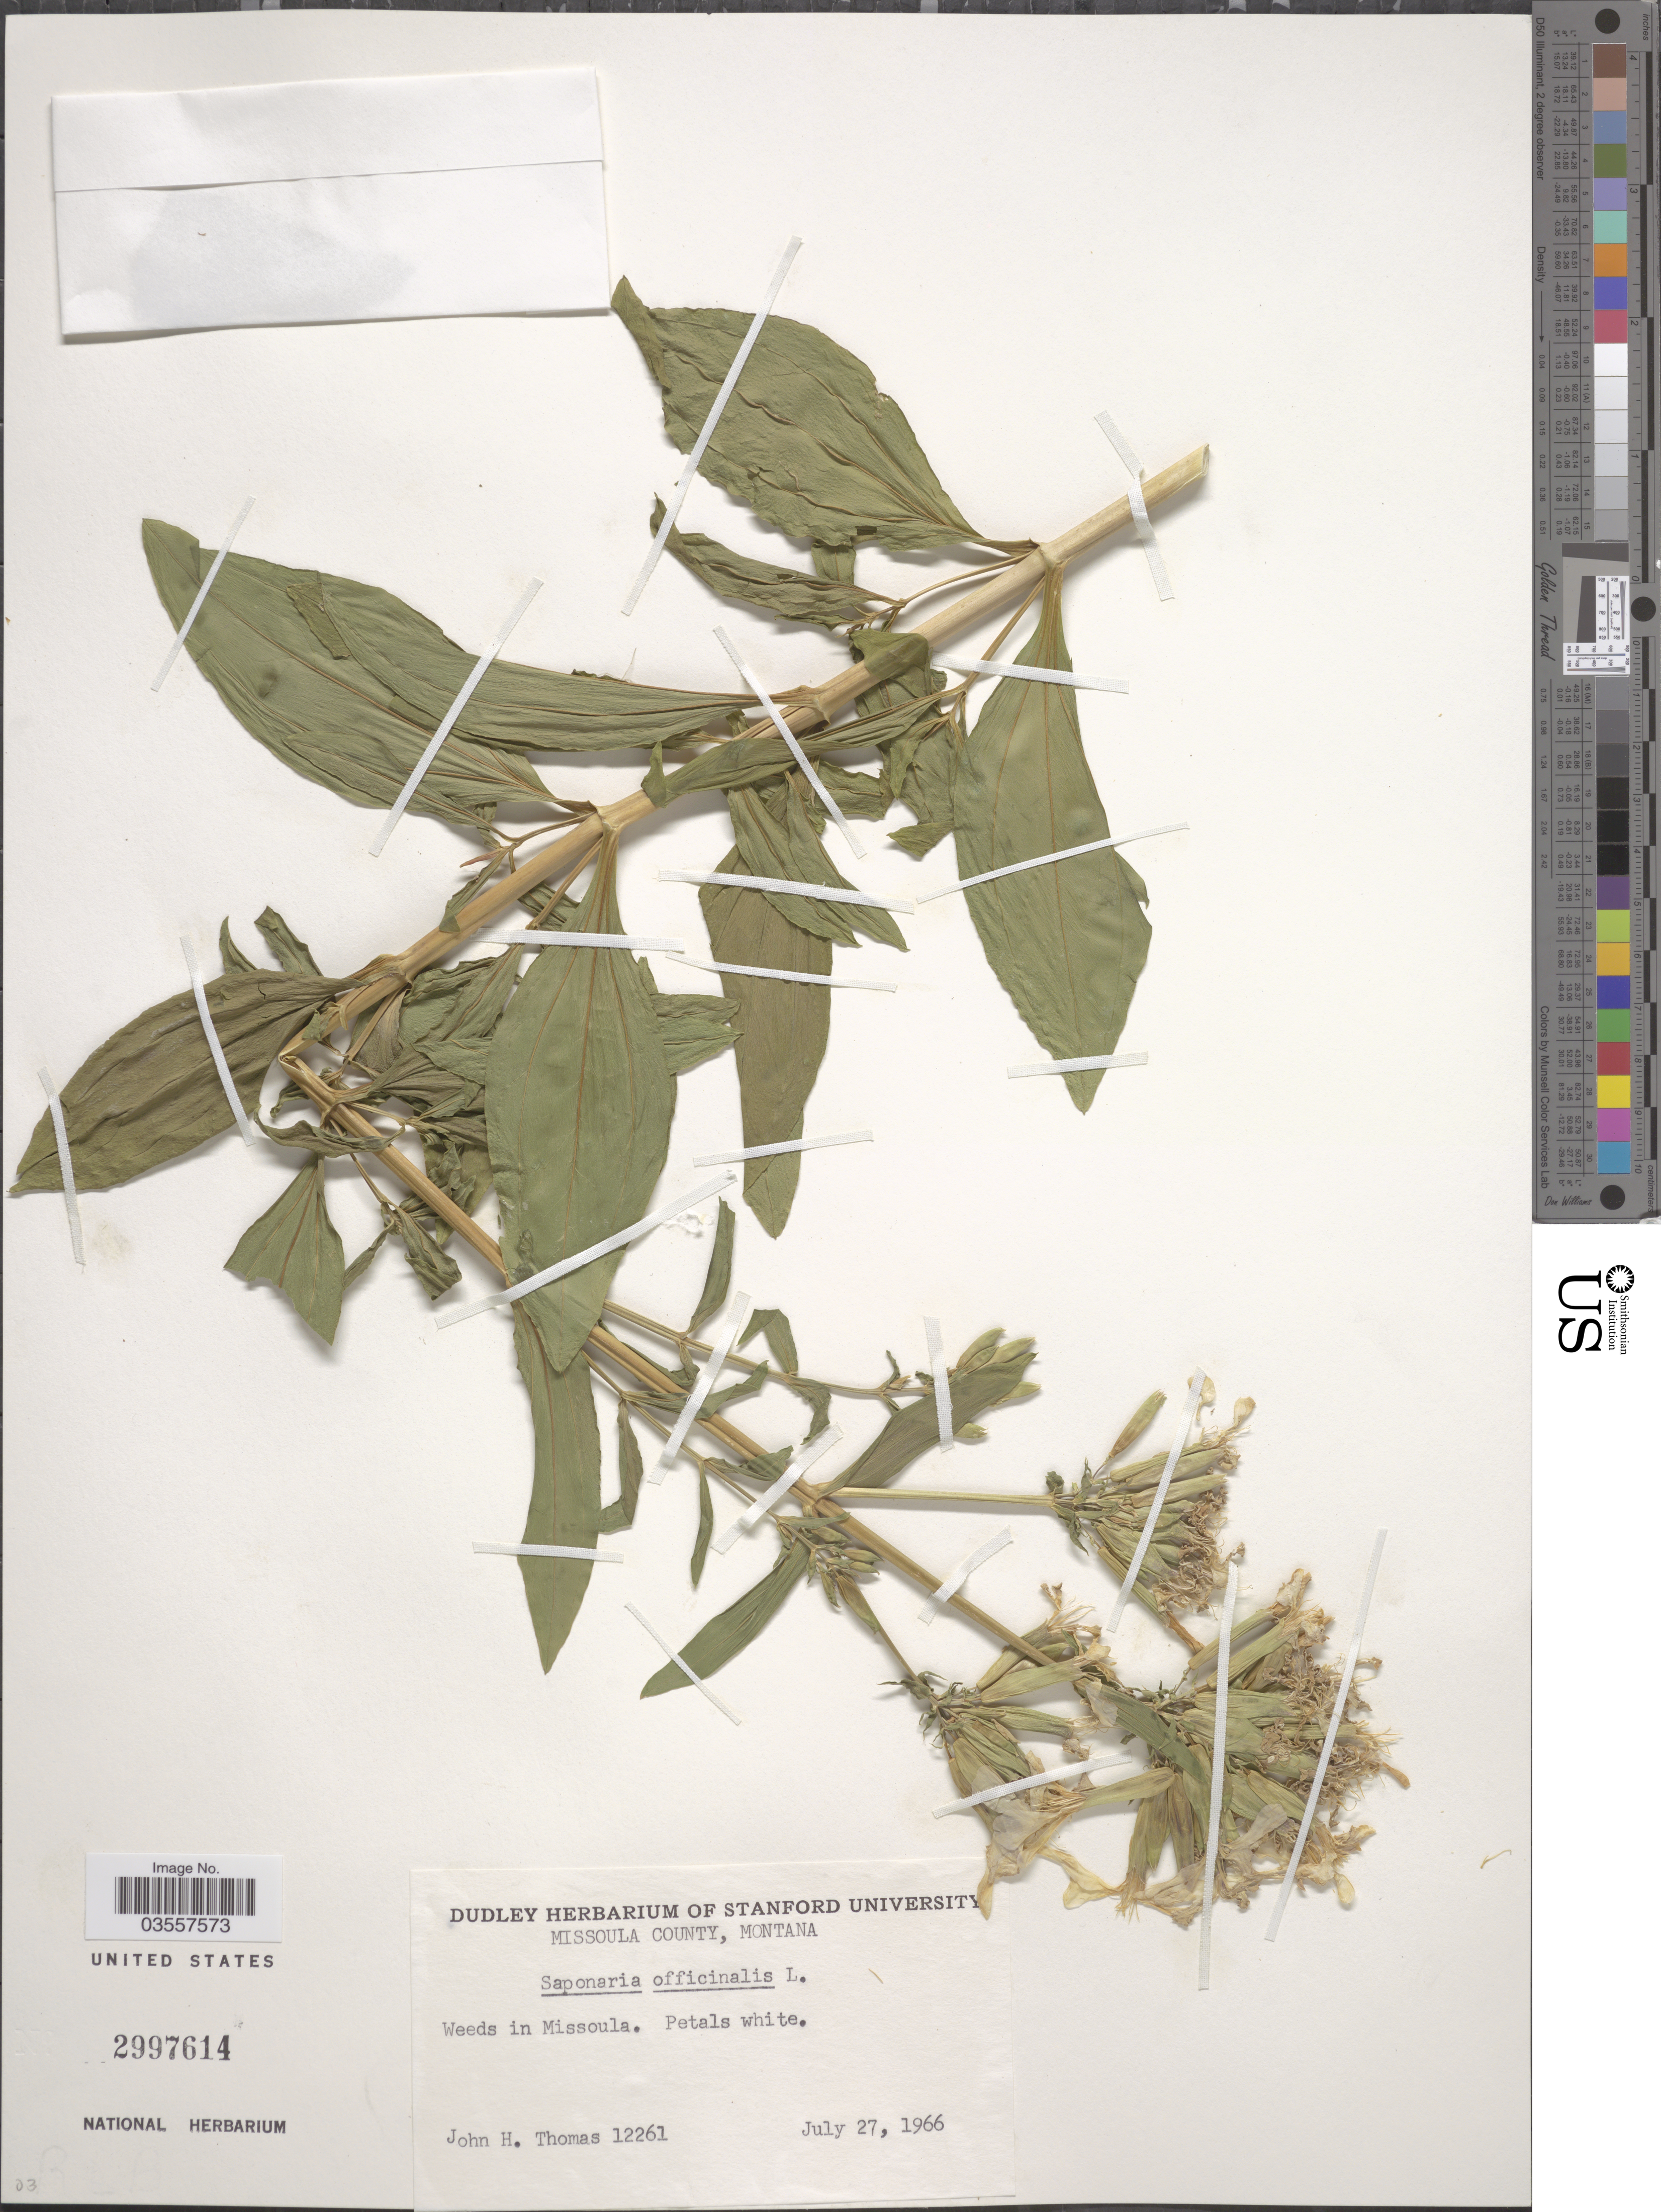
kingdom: Plantae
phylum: Tracheophyta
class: Magnoliopsida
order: Caryophyllales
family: Caryophyllaceae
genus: Saponaria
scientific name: Saponaria officinalis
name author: L.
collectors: J. H. Thomas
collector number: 12261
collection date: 1966-07-27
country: United States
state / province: Montana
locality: Missoula County.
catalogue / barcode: US 2997614